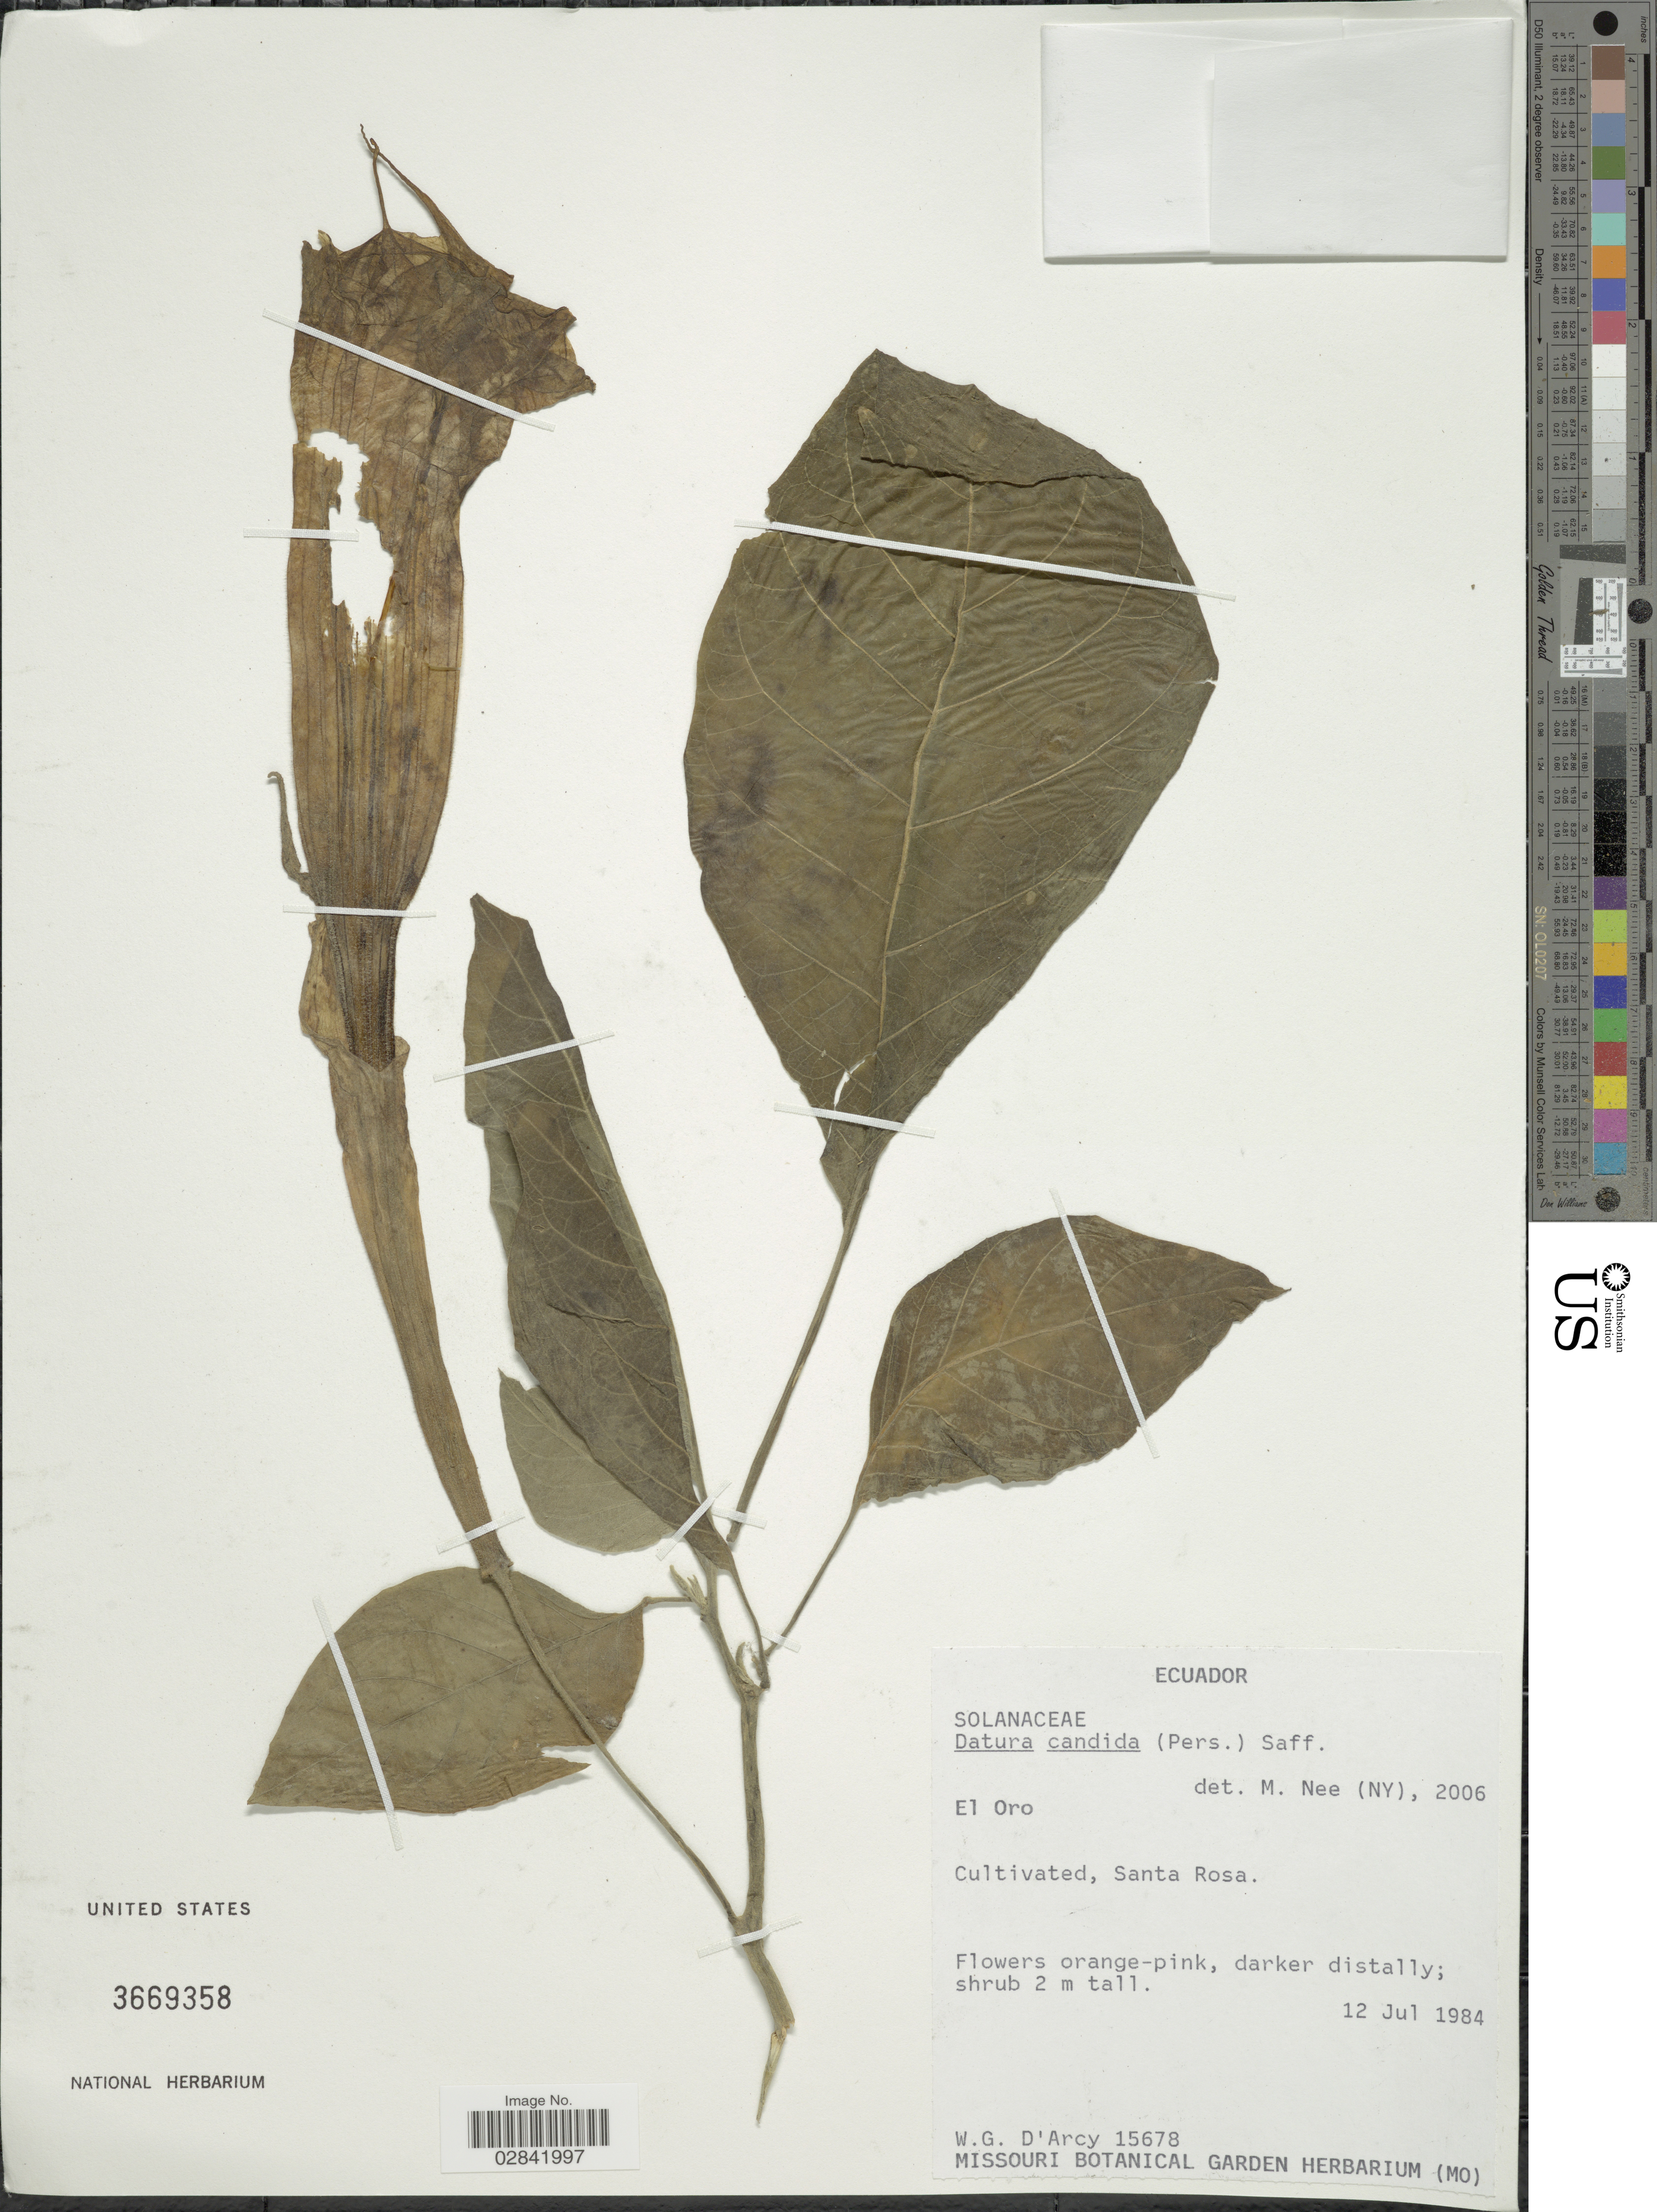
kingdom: Plantae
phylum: Tracheophyta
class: Magnoliopsida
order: Solanales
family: Solanaceae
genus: Brugmansia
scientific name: Brugmansia x candida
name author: Pers.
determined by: Nee, M.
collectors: W. G. D'Arcy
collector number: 15678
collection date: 1984-07-12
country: Ecuador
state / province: El Oro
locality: Santa Rosa.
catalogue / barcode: US 3669358